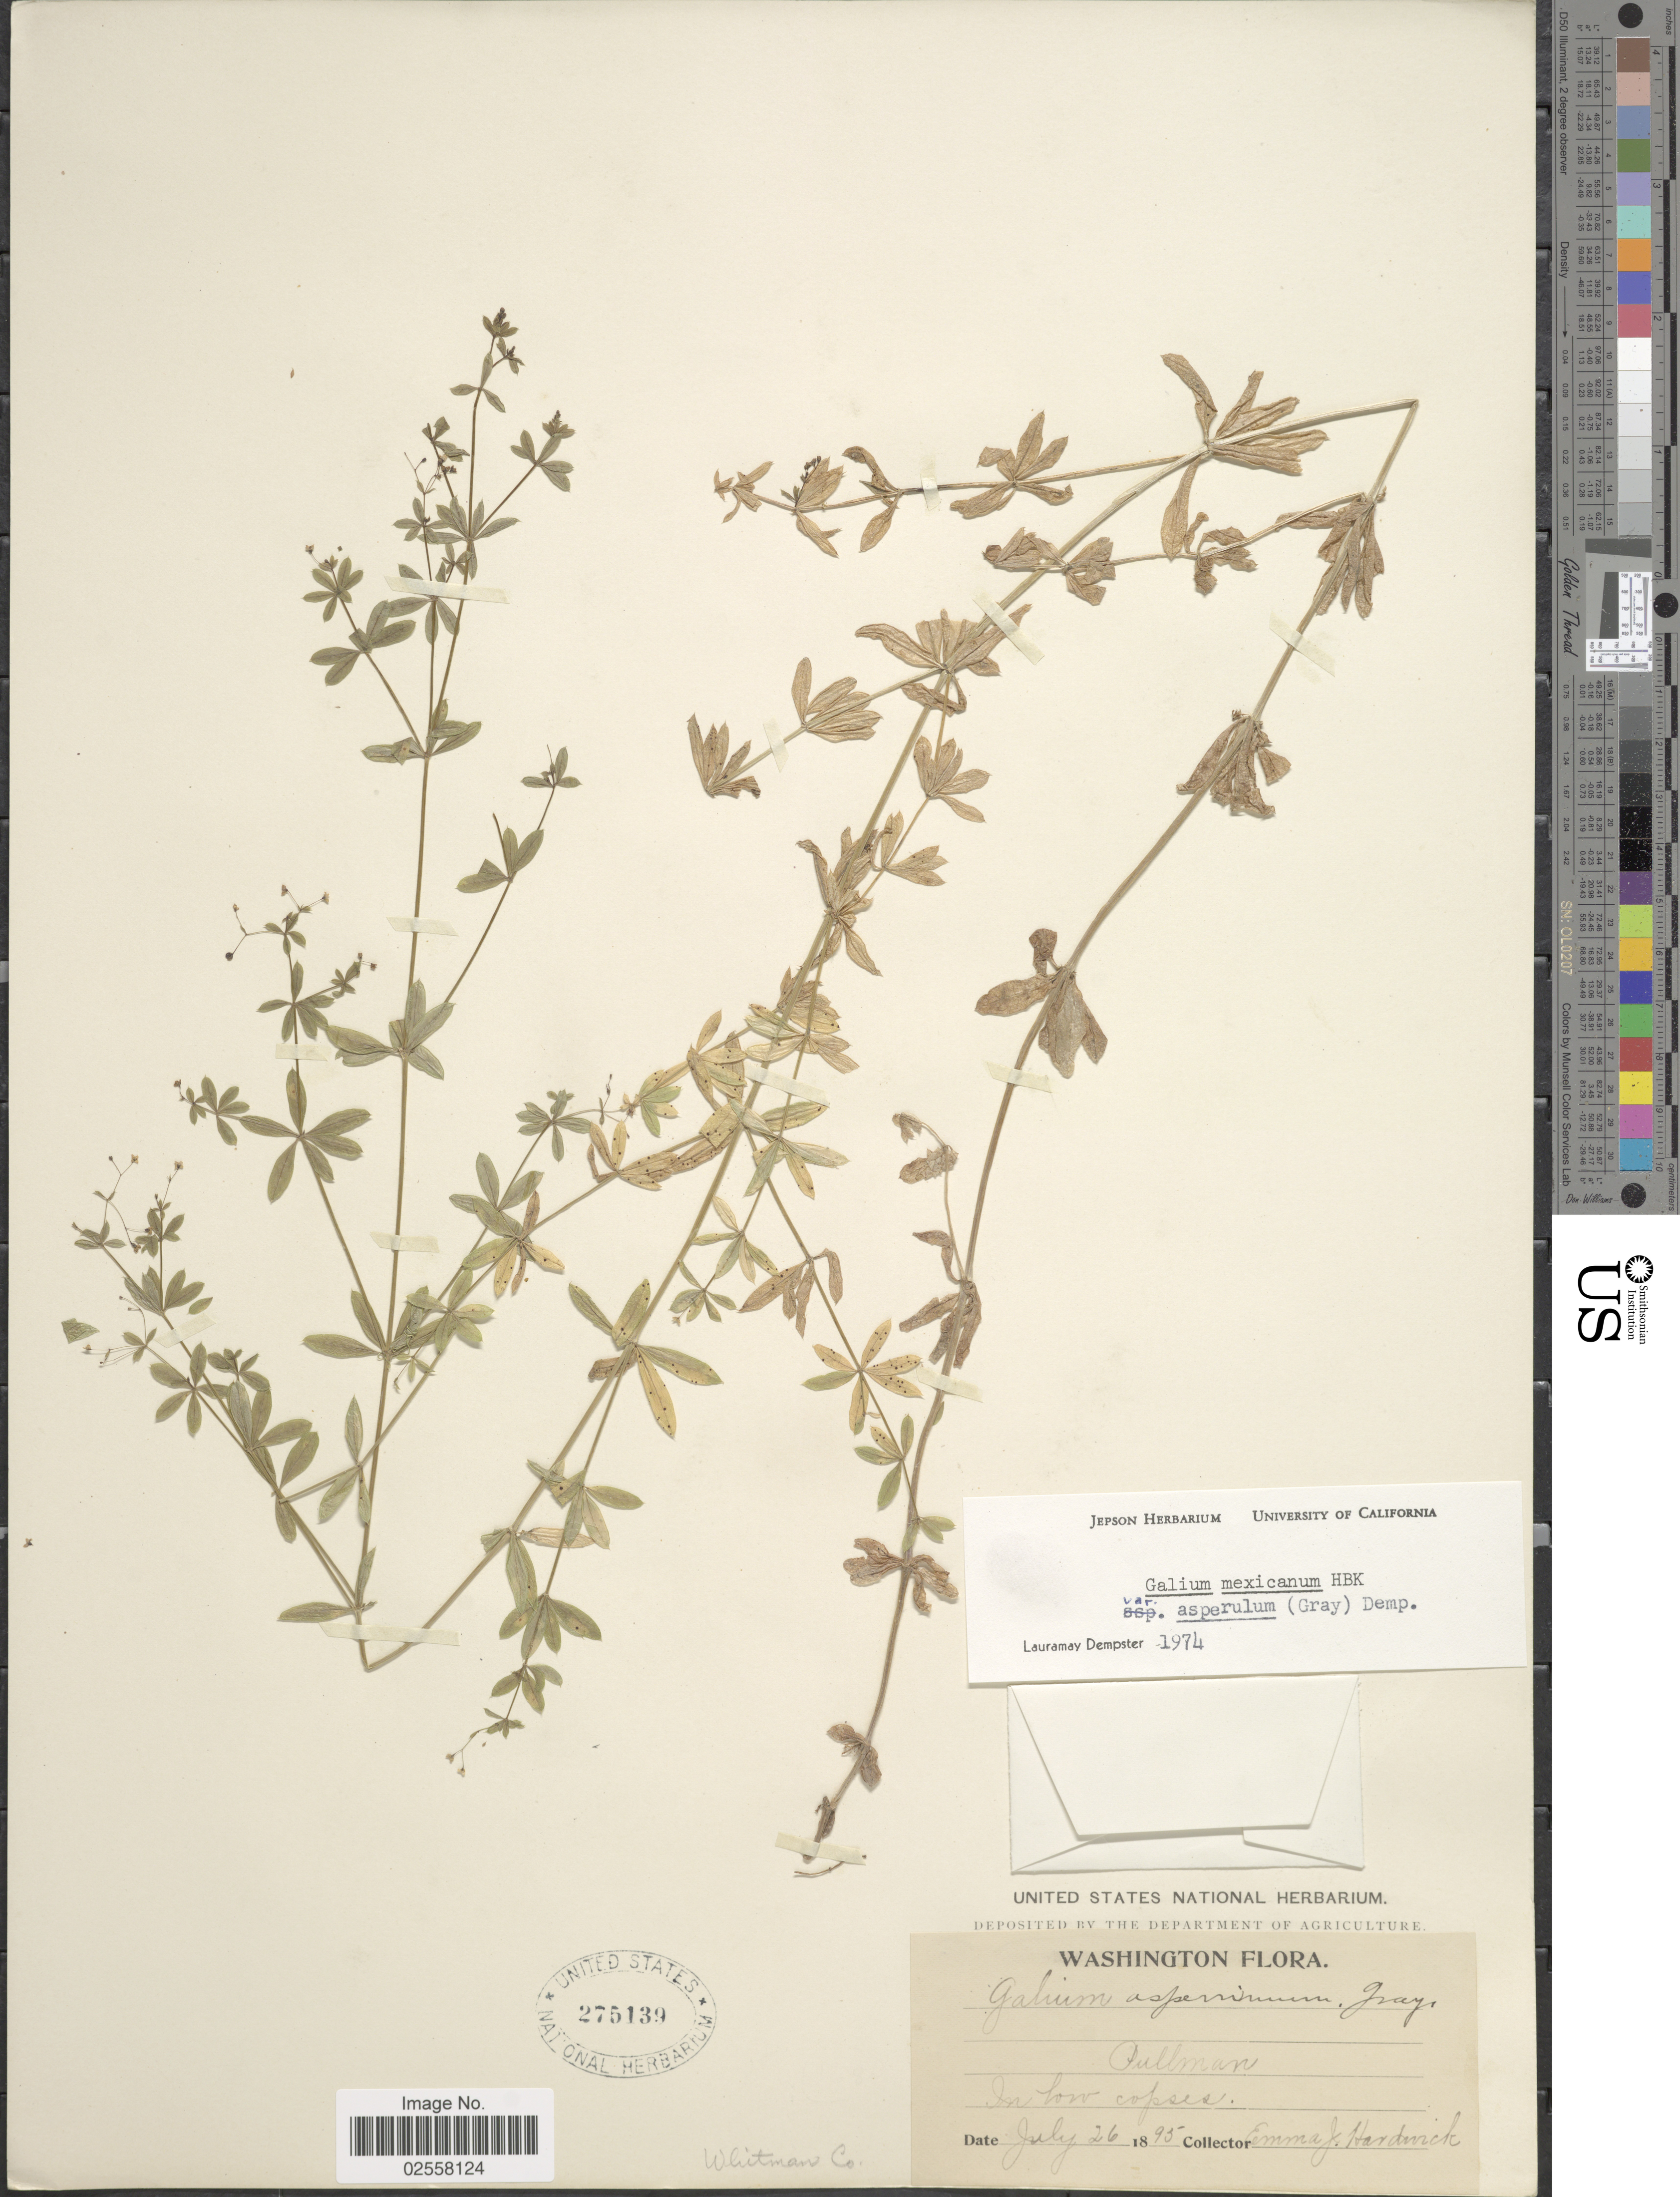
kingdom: Plantae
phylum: Tracheophyta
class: Magnoliopsida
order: Gentianales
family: Rubiaceae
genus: Galium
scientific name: Galium mexicanum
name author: Kunth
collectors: E. Hardwick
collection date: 1895-07-26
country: United States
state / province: Washington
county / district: Whitman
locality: Pullman, Whitman Co.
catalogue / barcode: US 275139